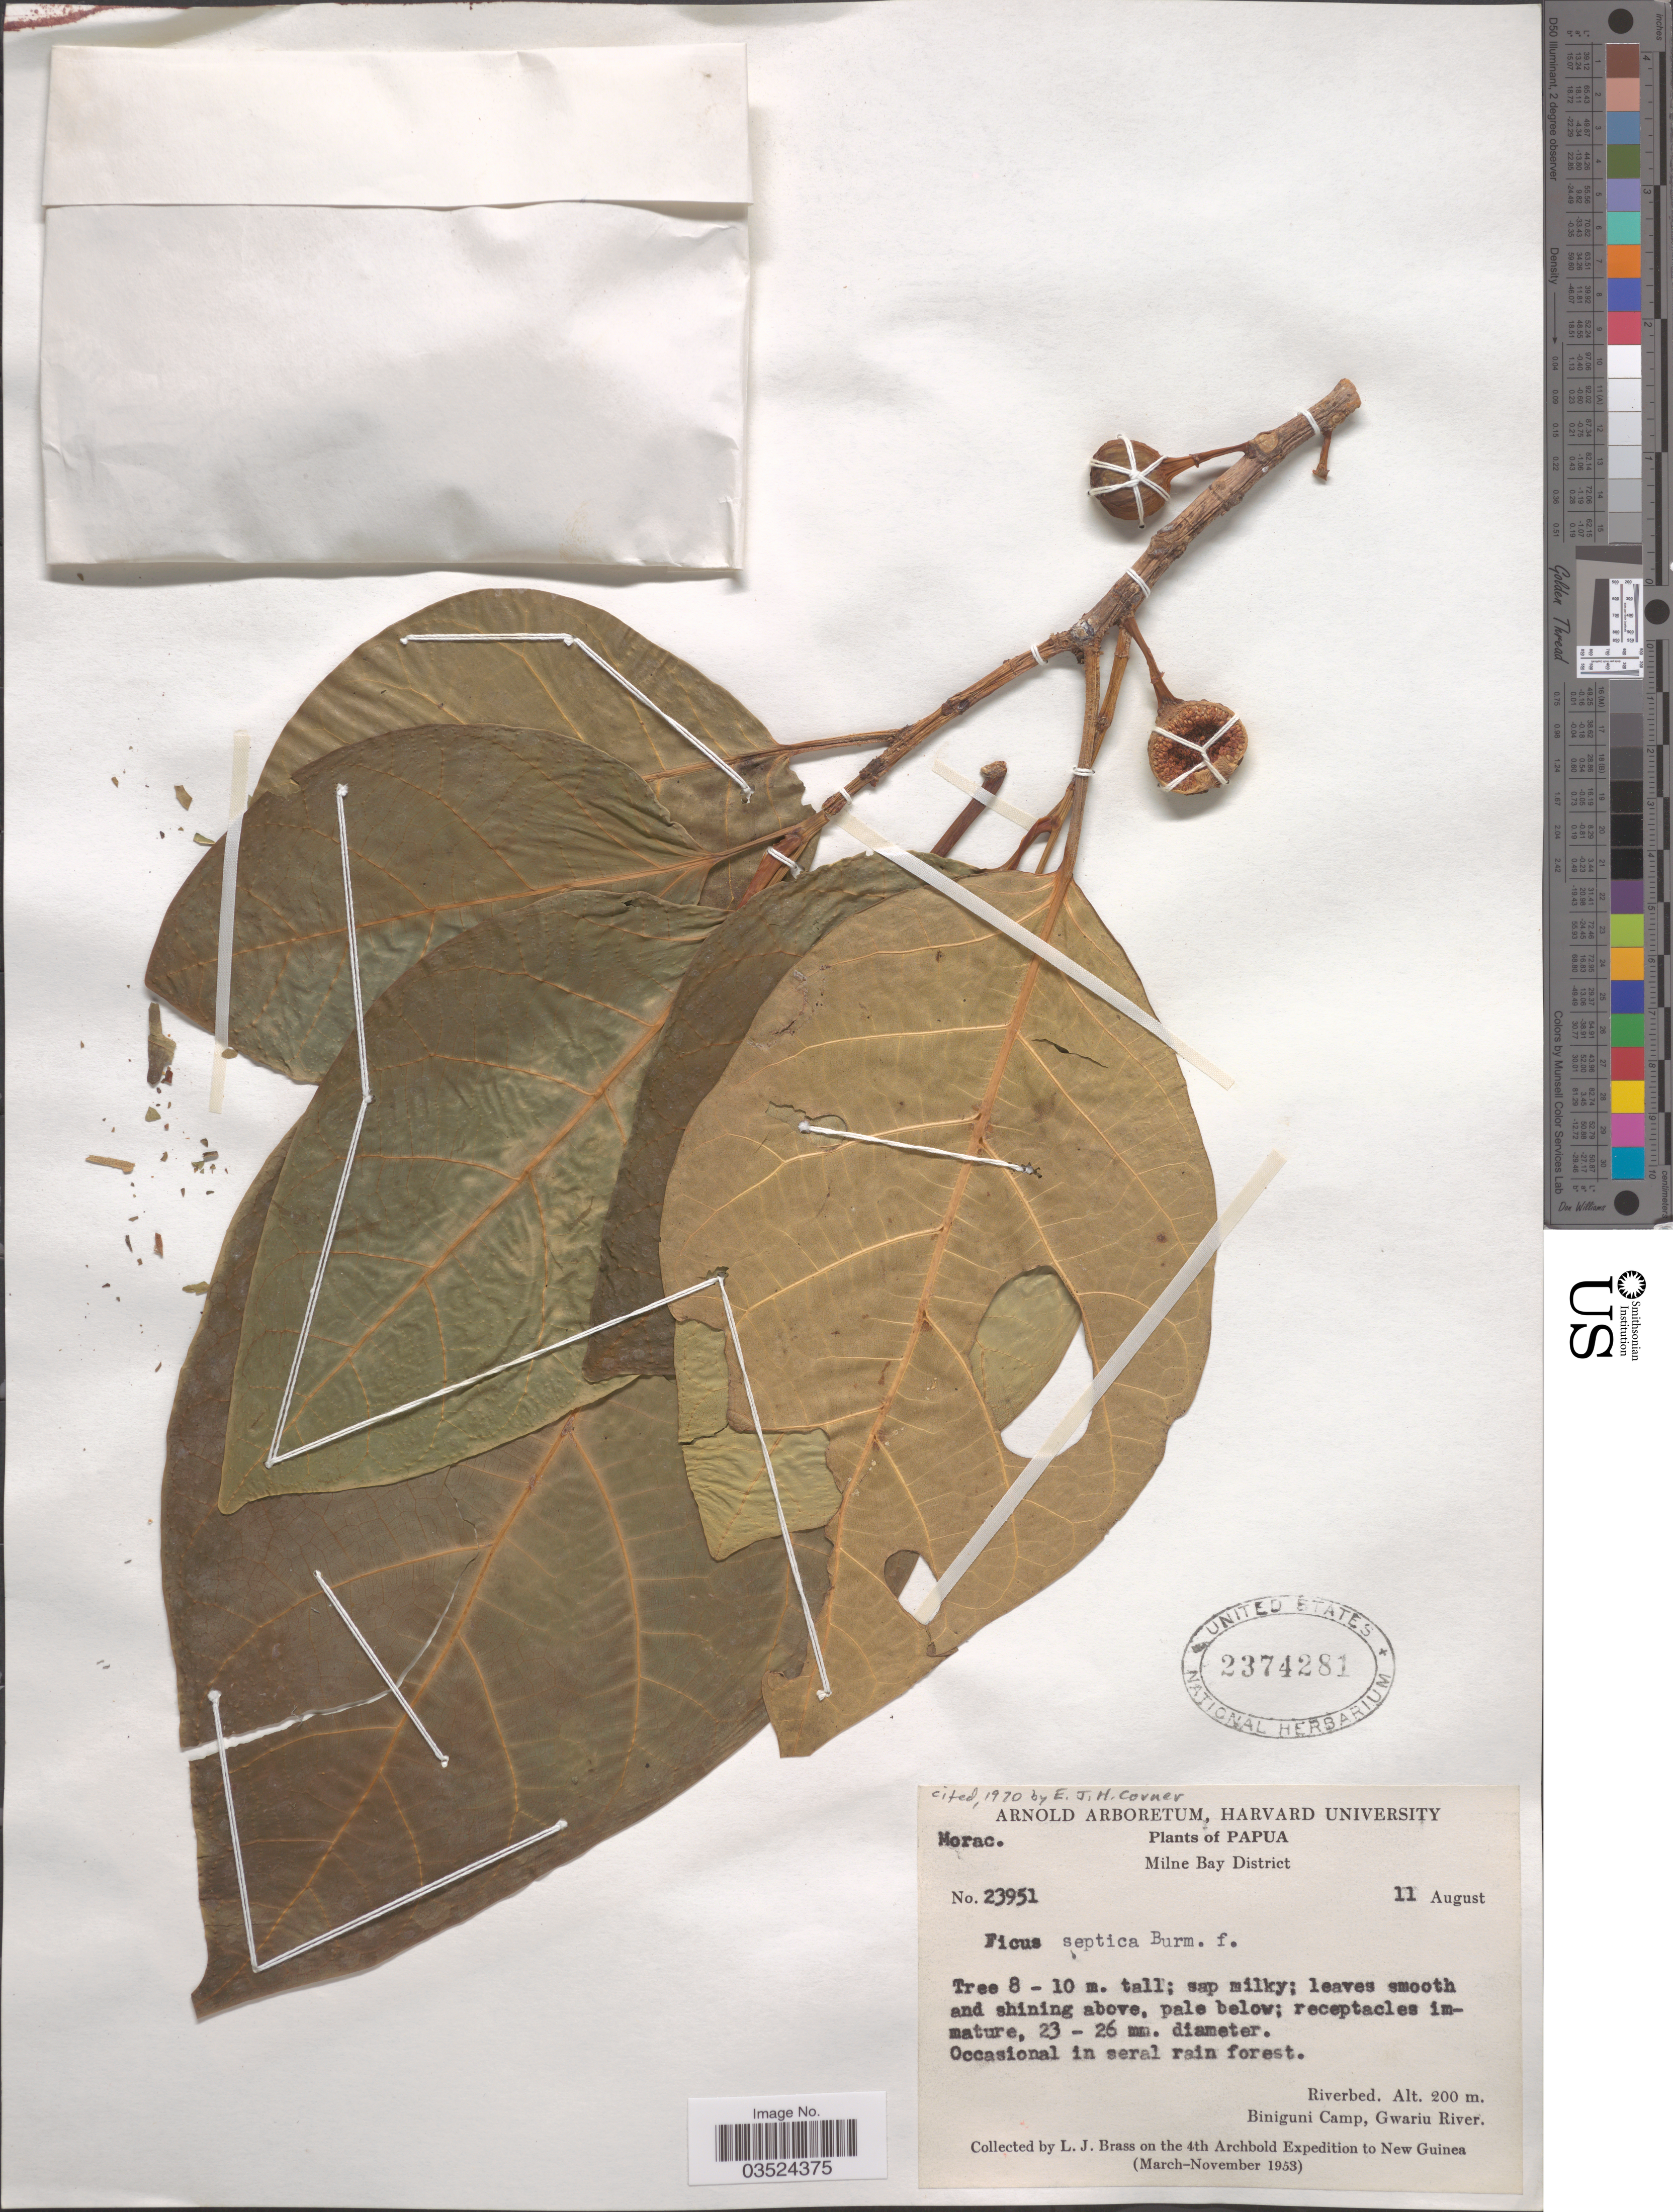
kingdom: Plantae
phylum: Tracheophyta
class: Magnoliopsida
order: Rosales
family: Moraceae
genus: Ficus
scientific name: Ficus septica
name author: Burm. f.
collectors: L. J. Brass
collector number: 23951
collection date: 1953-08-11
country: Papua New Guinea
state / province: Milne Bay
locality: Papua. Milne Bay District. Biniguni Camp, Gwariu River. New Guinea.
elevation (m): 200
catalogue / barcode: US 2374281